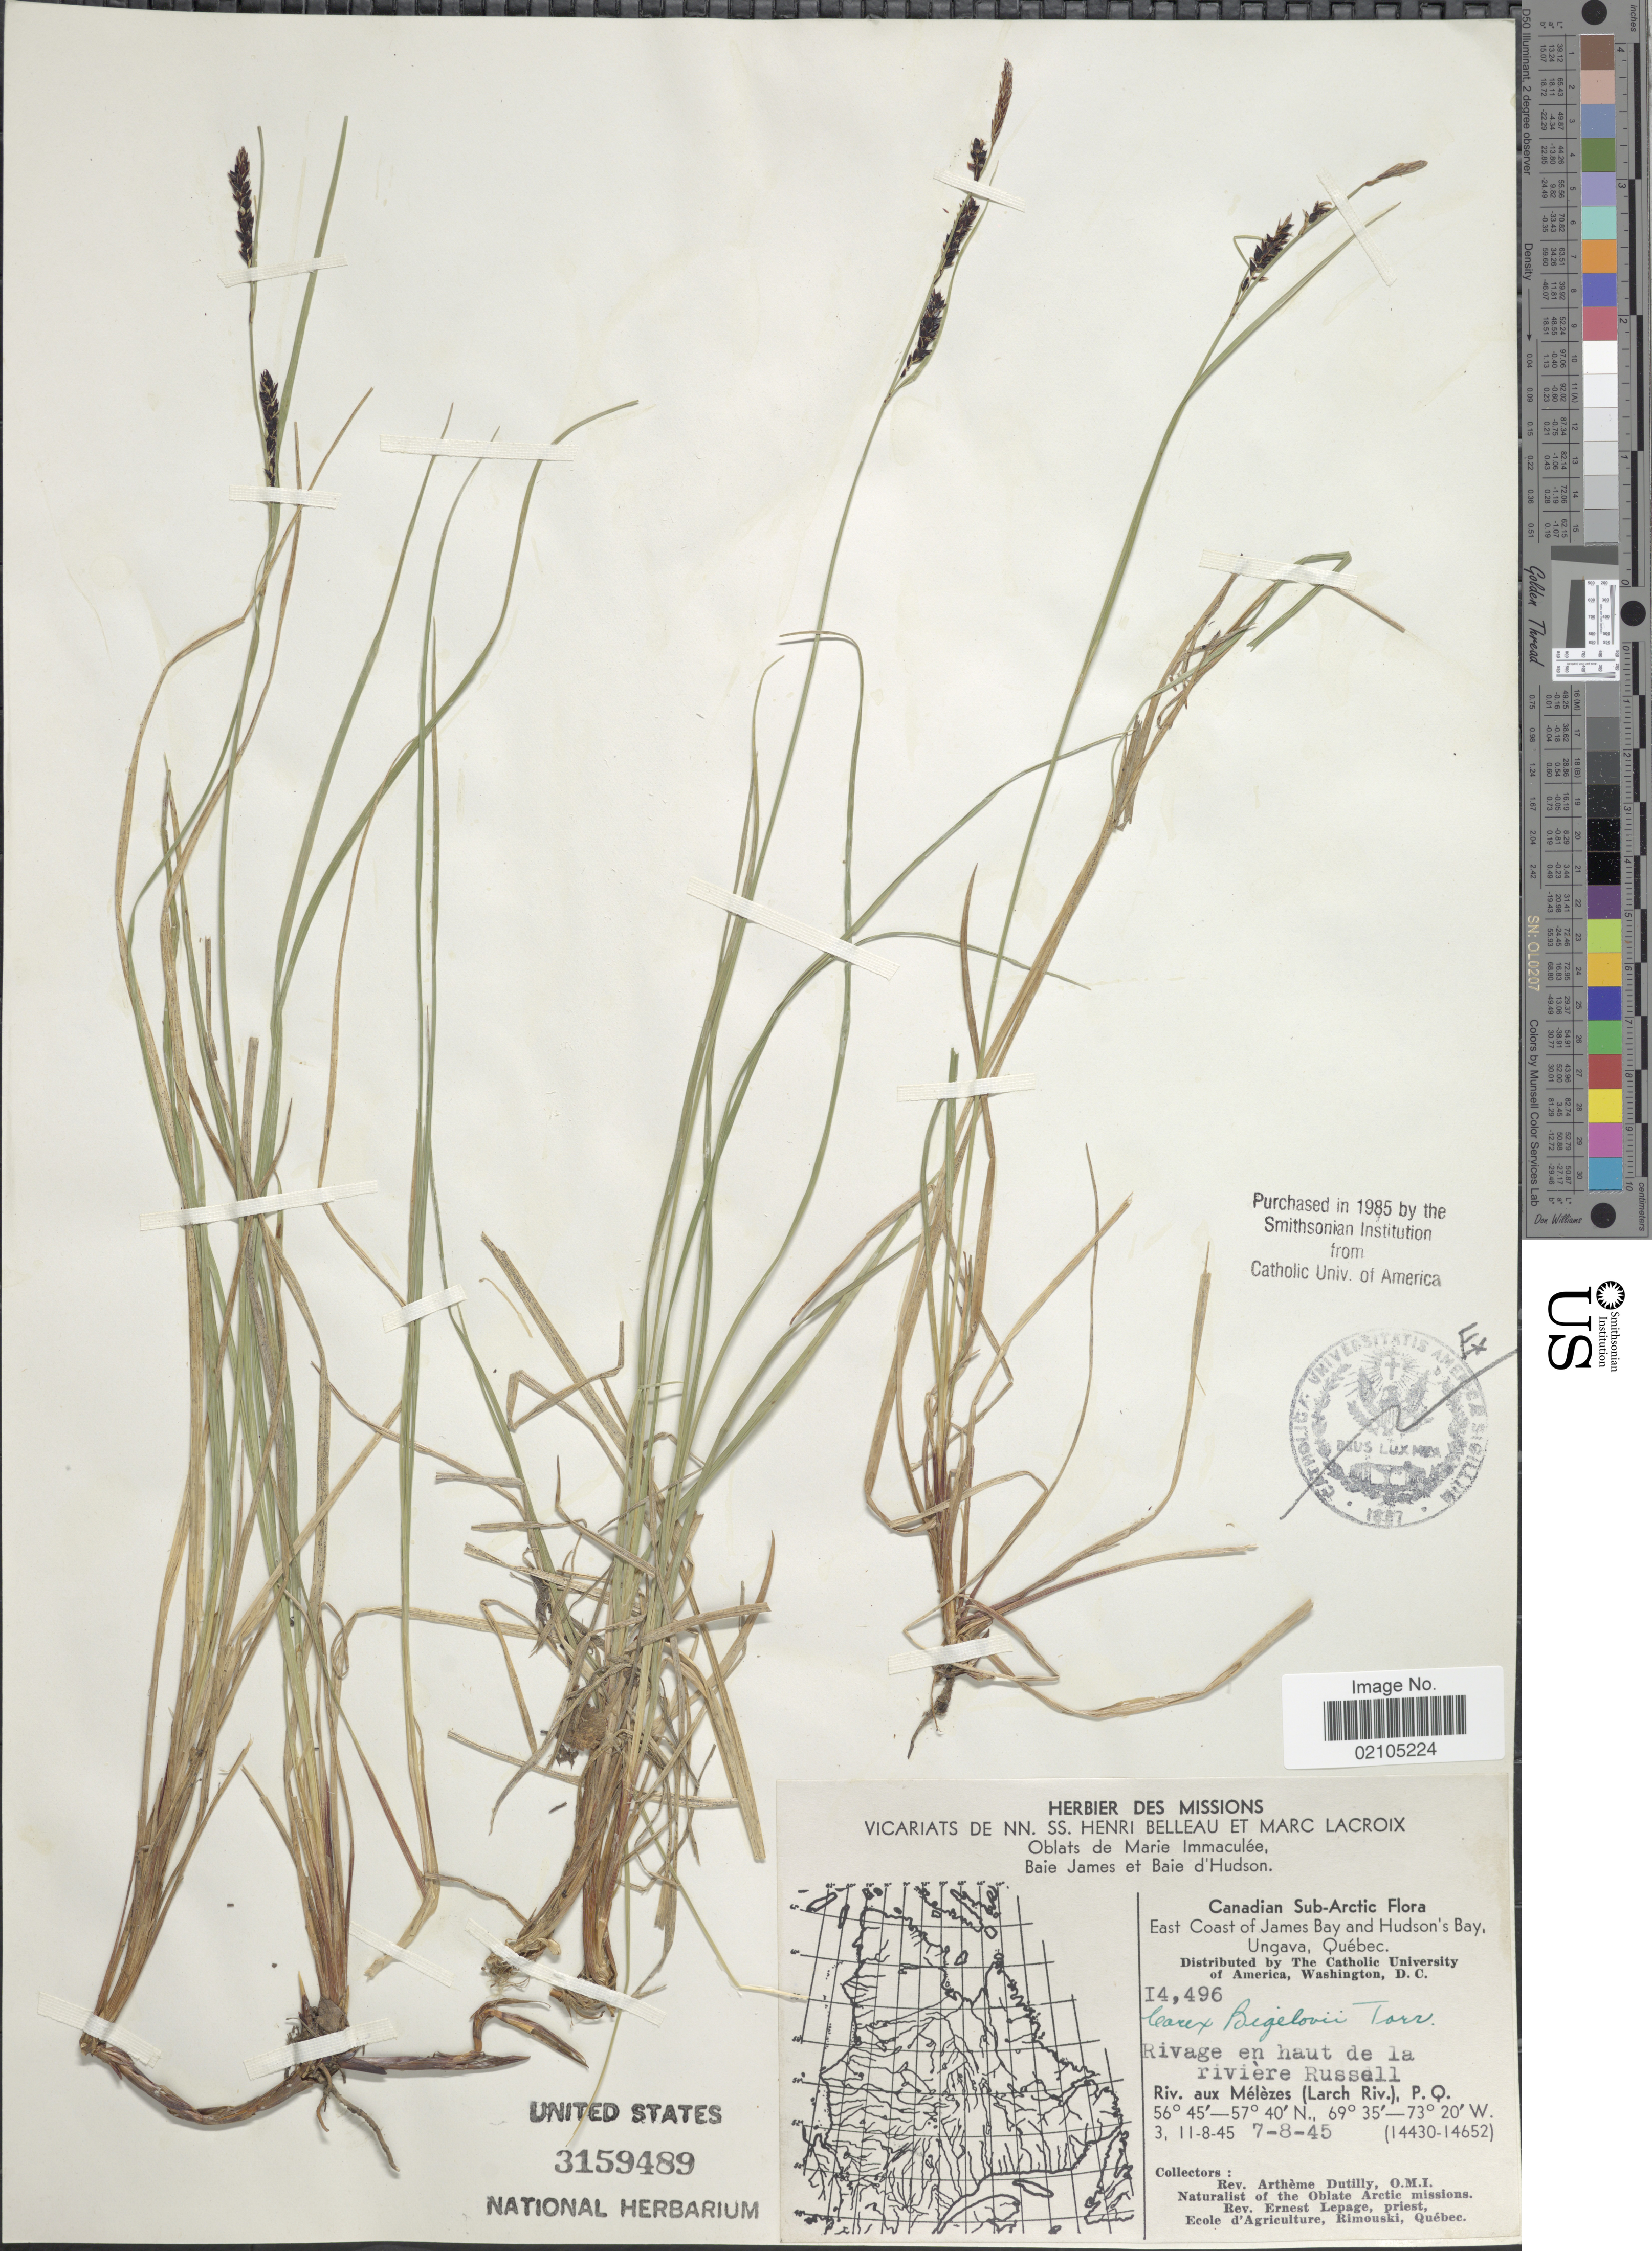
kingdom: Plantae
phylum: Tracheophyta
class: Liliopsida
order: Poales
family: Cyperaceae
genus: Carex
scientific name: Carex bigelowii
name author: Torr. ex Schwein.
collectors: A. Dutilly & E. Lepage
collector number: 14496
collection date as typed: Transcribed d/m/y: 7/8/45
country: Canada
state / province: Quebec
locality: Canadian Arctic Sub-Arctic, East Coast of James Bay and Hudson's Bay, Ungava. Rivage en haut de la riviere Russell, Riv. aux Melezes (Larch Riv.), P.Q.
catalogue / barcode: US 3159489